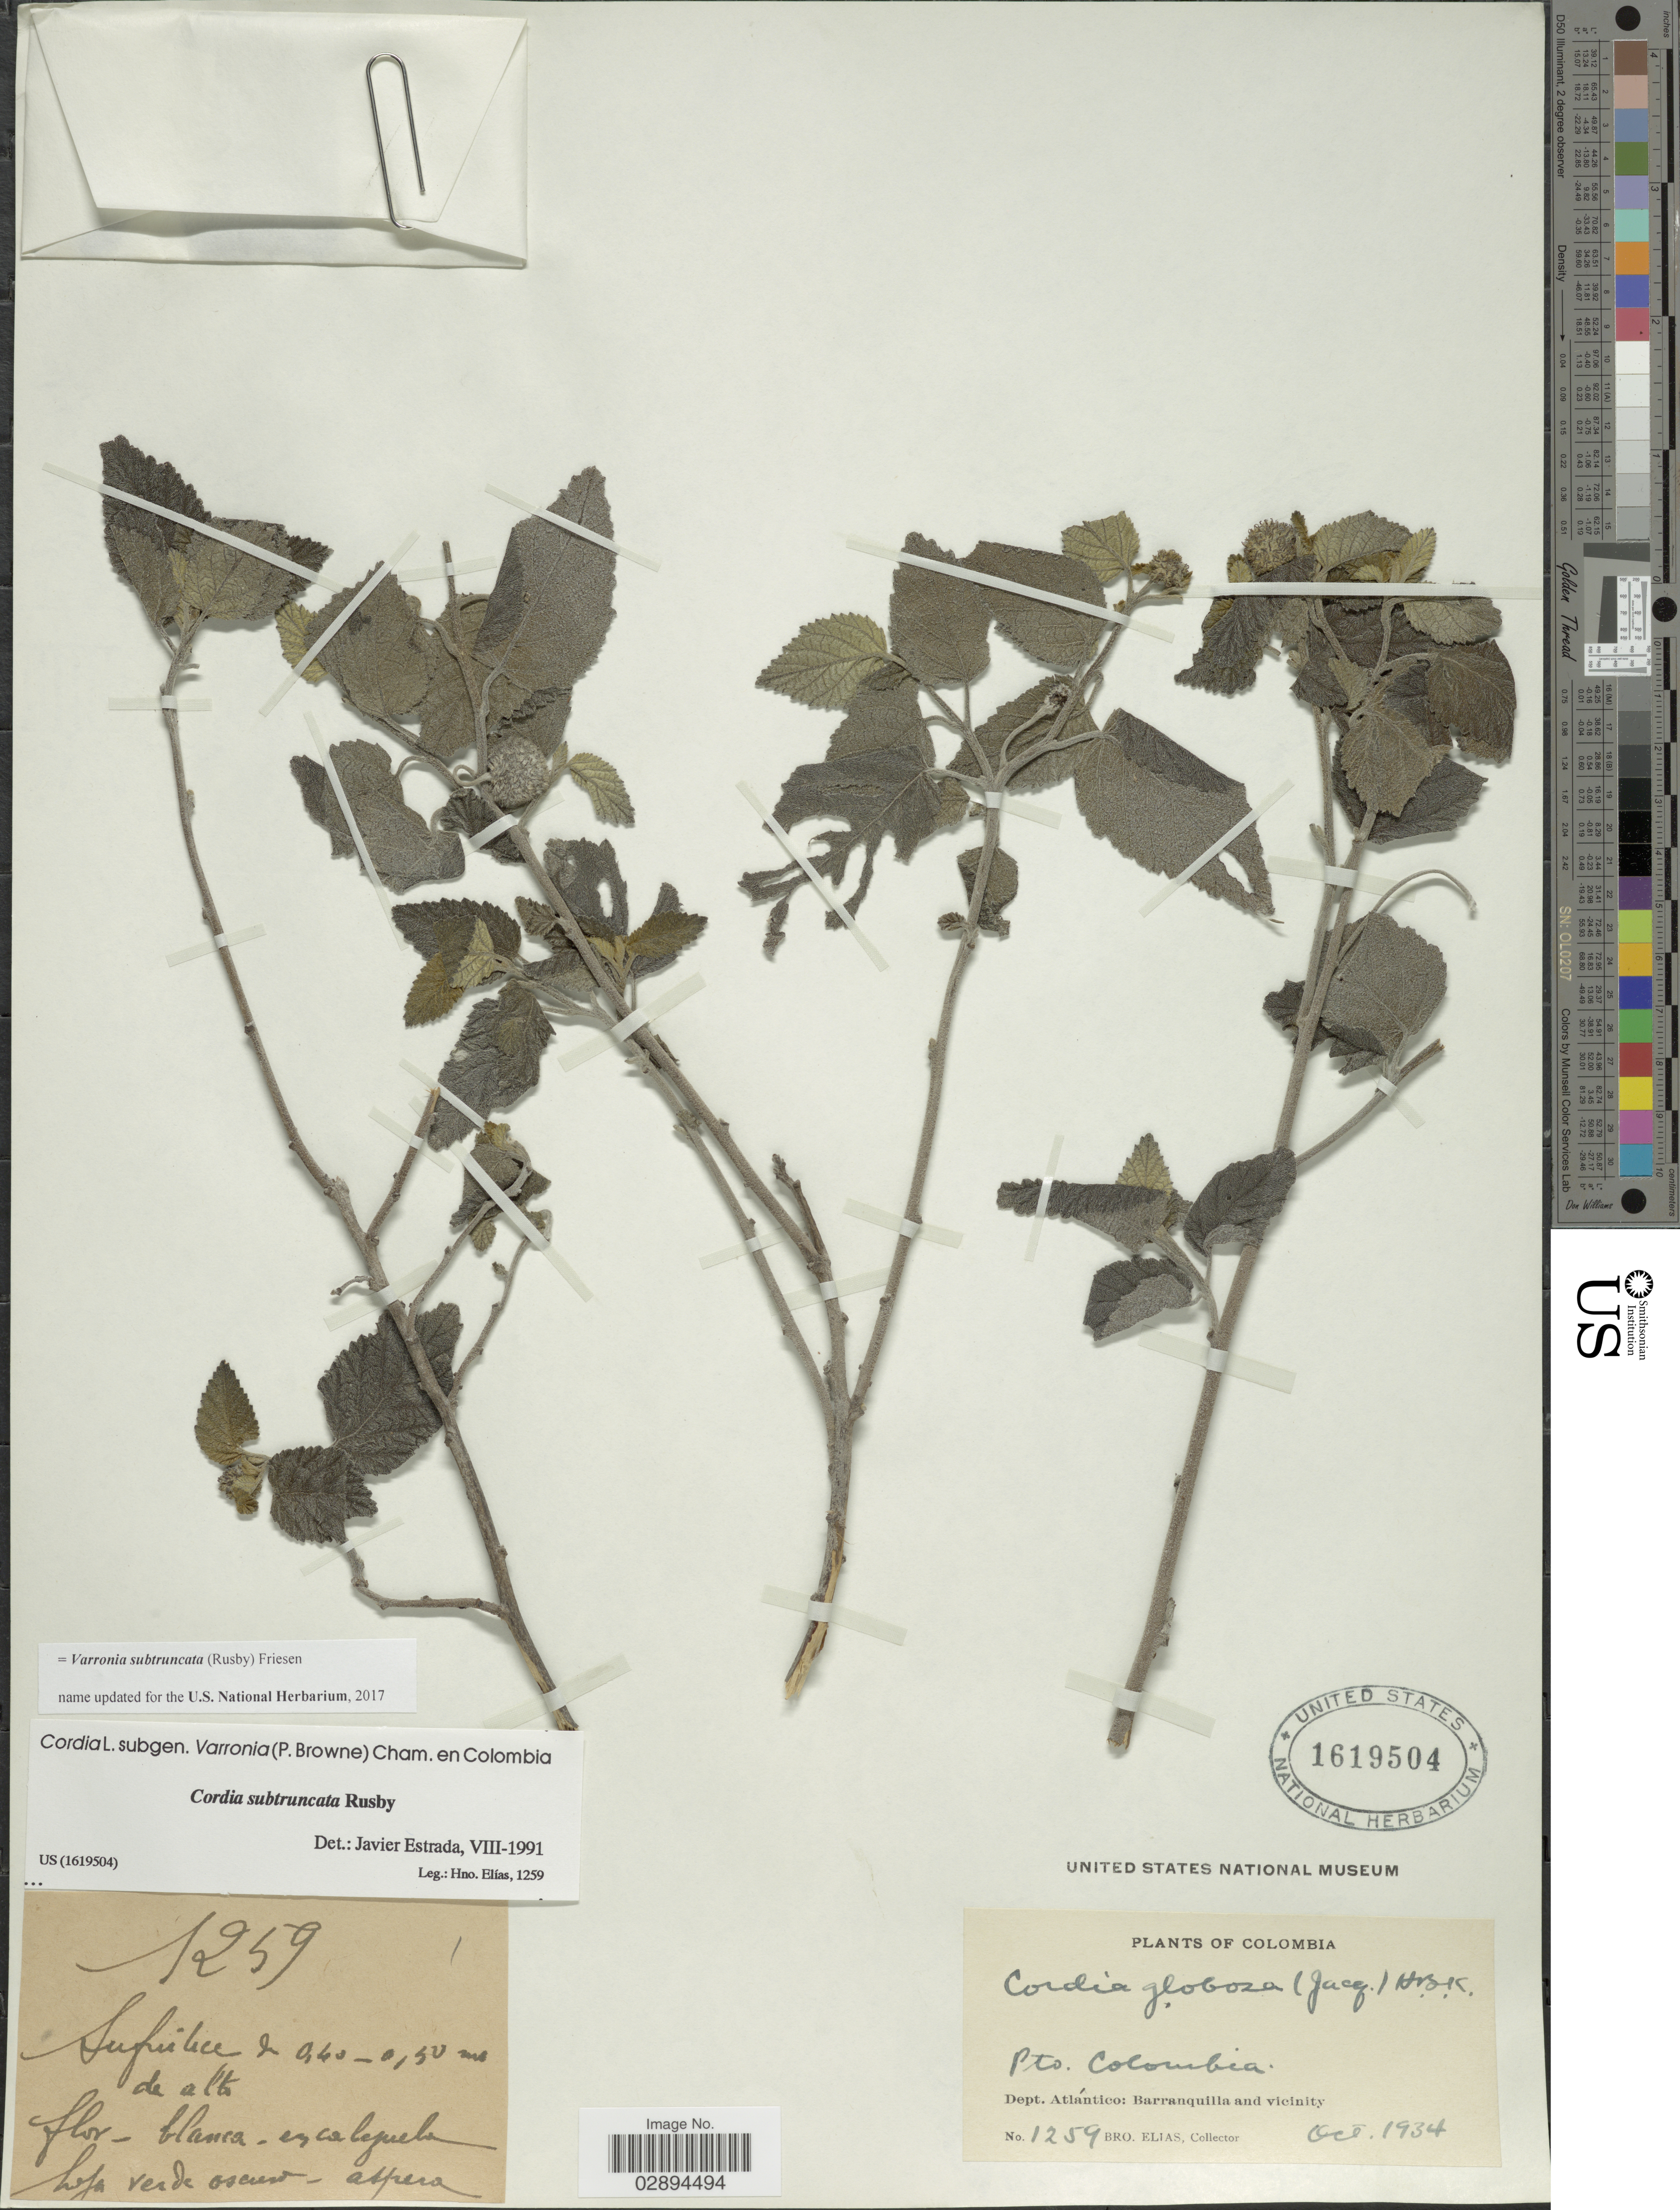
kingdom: Plantae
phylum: Tracheophyta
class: Magnoliopsida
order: Boraginales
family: Cordiaceae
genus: Varronia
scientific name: Varronia subtruncata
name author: (Rusby) Friesen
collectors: Bro. Elias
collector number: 1259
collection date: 1934-10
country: Colombia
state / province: Atlántico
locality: Dept. Atlántico: Barranquilla and vicinity. Pto. Colombia.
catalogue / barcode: US 1619504